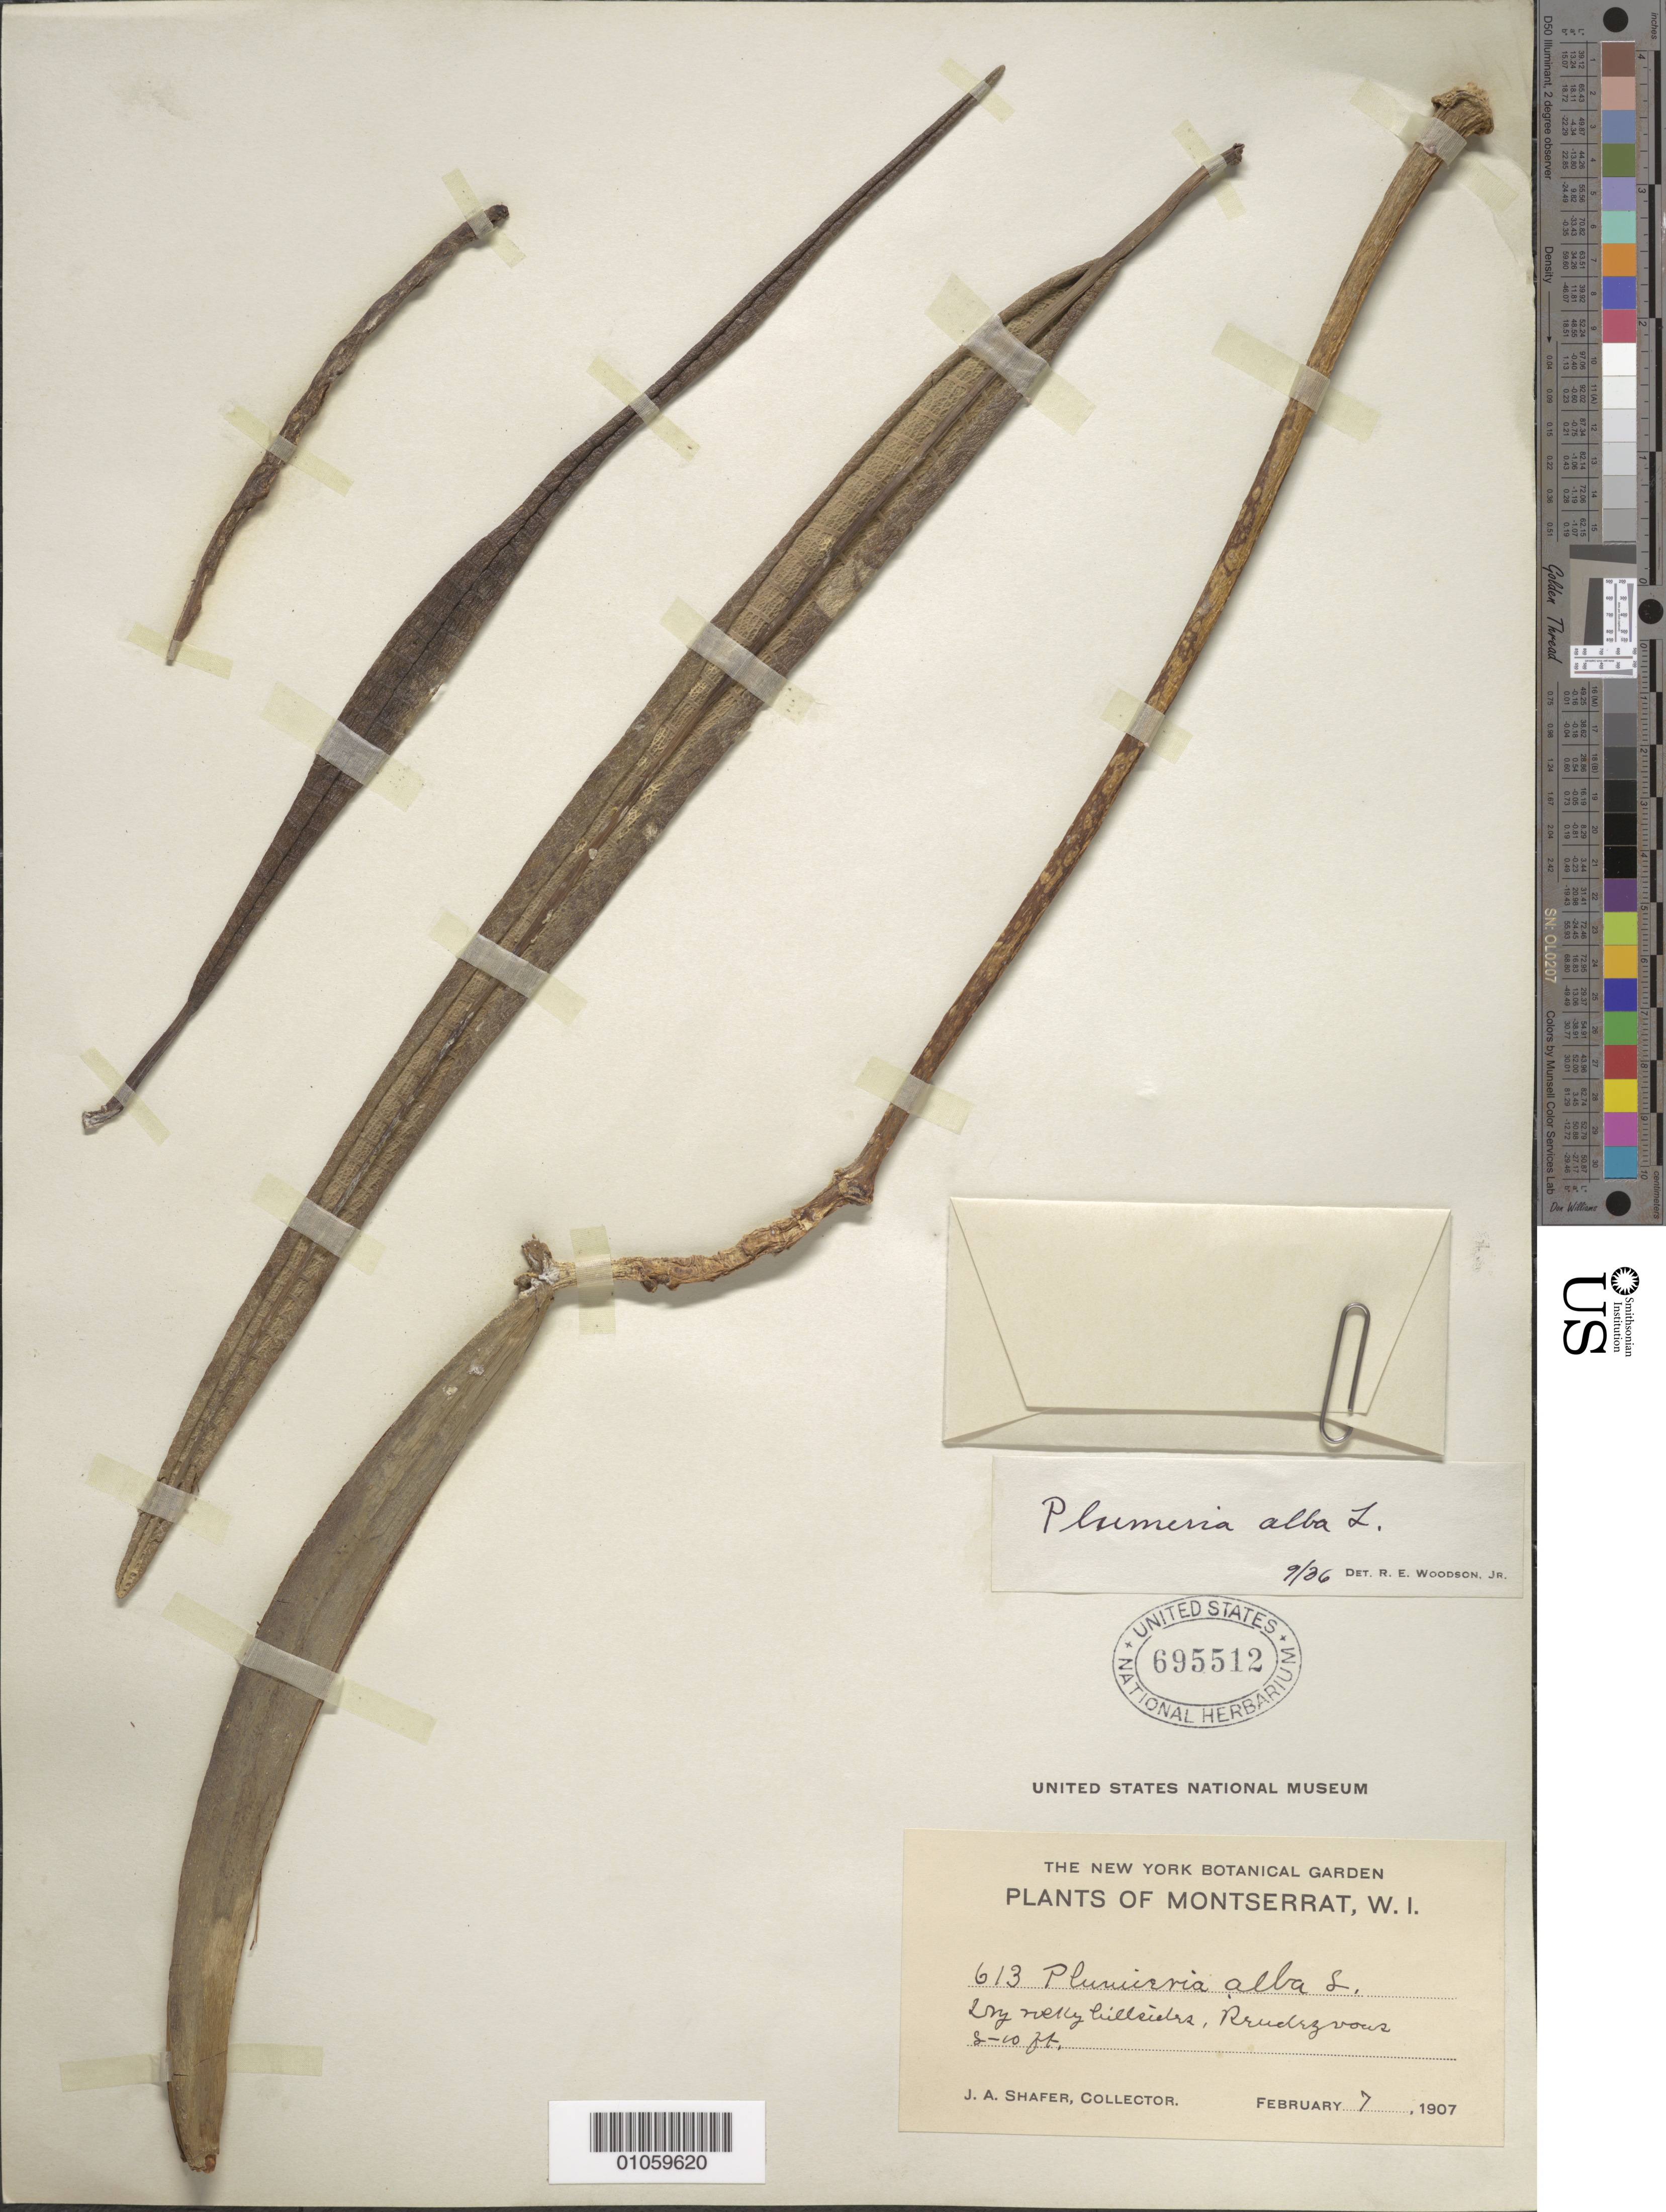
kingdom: Plantae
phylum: Tracheophyta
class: Magnoliopsida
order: Gentianales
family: Apocynaceae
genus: Plumeria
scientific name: Plumeria alba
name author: L.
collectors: J. A. Shafer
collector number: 613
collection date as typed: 07 Feb 1907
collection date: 1907-02-07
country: Montserrat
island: Montserrat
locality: Hillside, Rendezvous (partly illeg.)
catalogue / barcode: US 695512